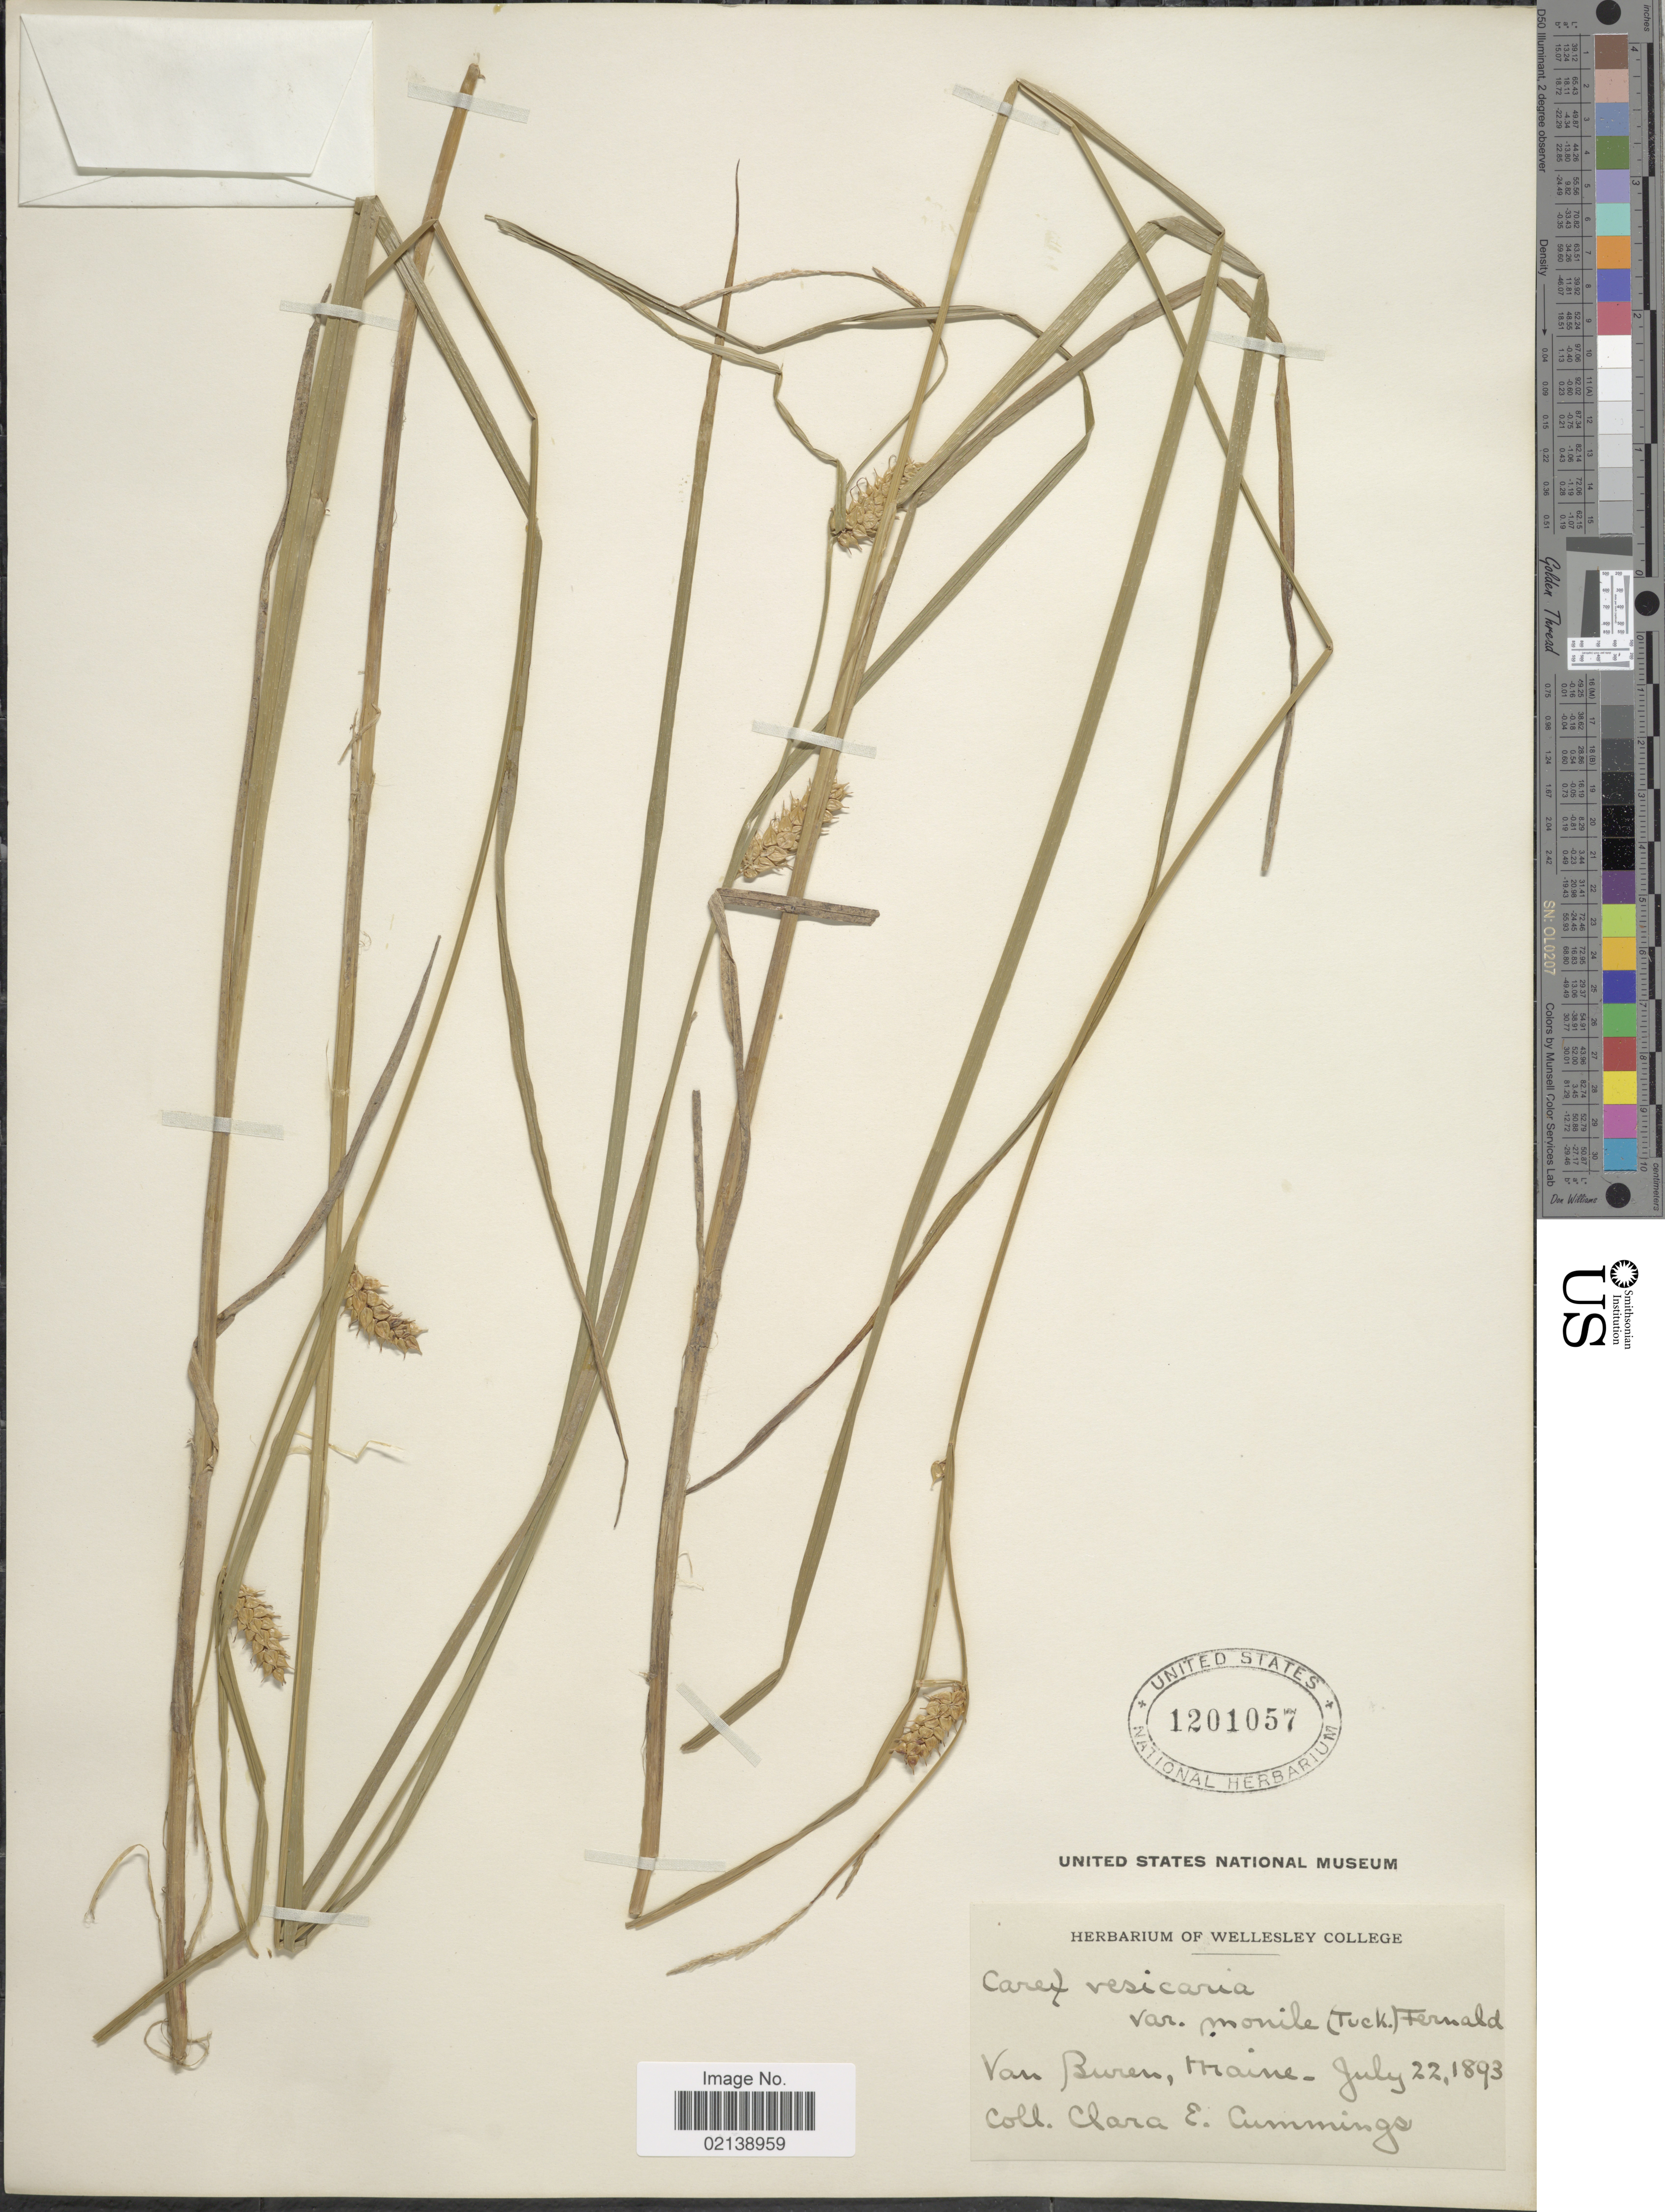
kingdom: Plantae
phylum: Tracheophyta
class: Liliopsida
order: Poales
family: Cyperaceae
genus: Carex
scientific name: Carex vesicaria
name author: L.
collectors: C. Cummings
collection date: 1893-07-22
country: United States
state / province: Maine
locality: Van Buren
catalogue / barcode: US 1201057